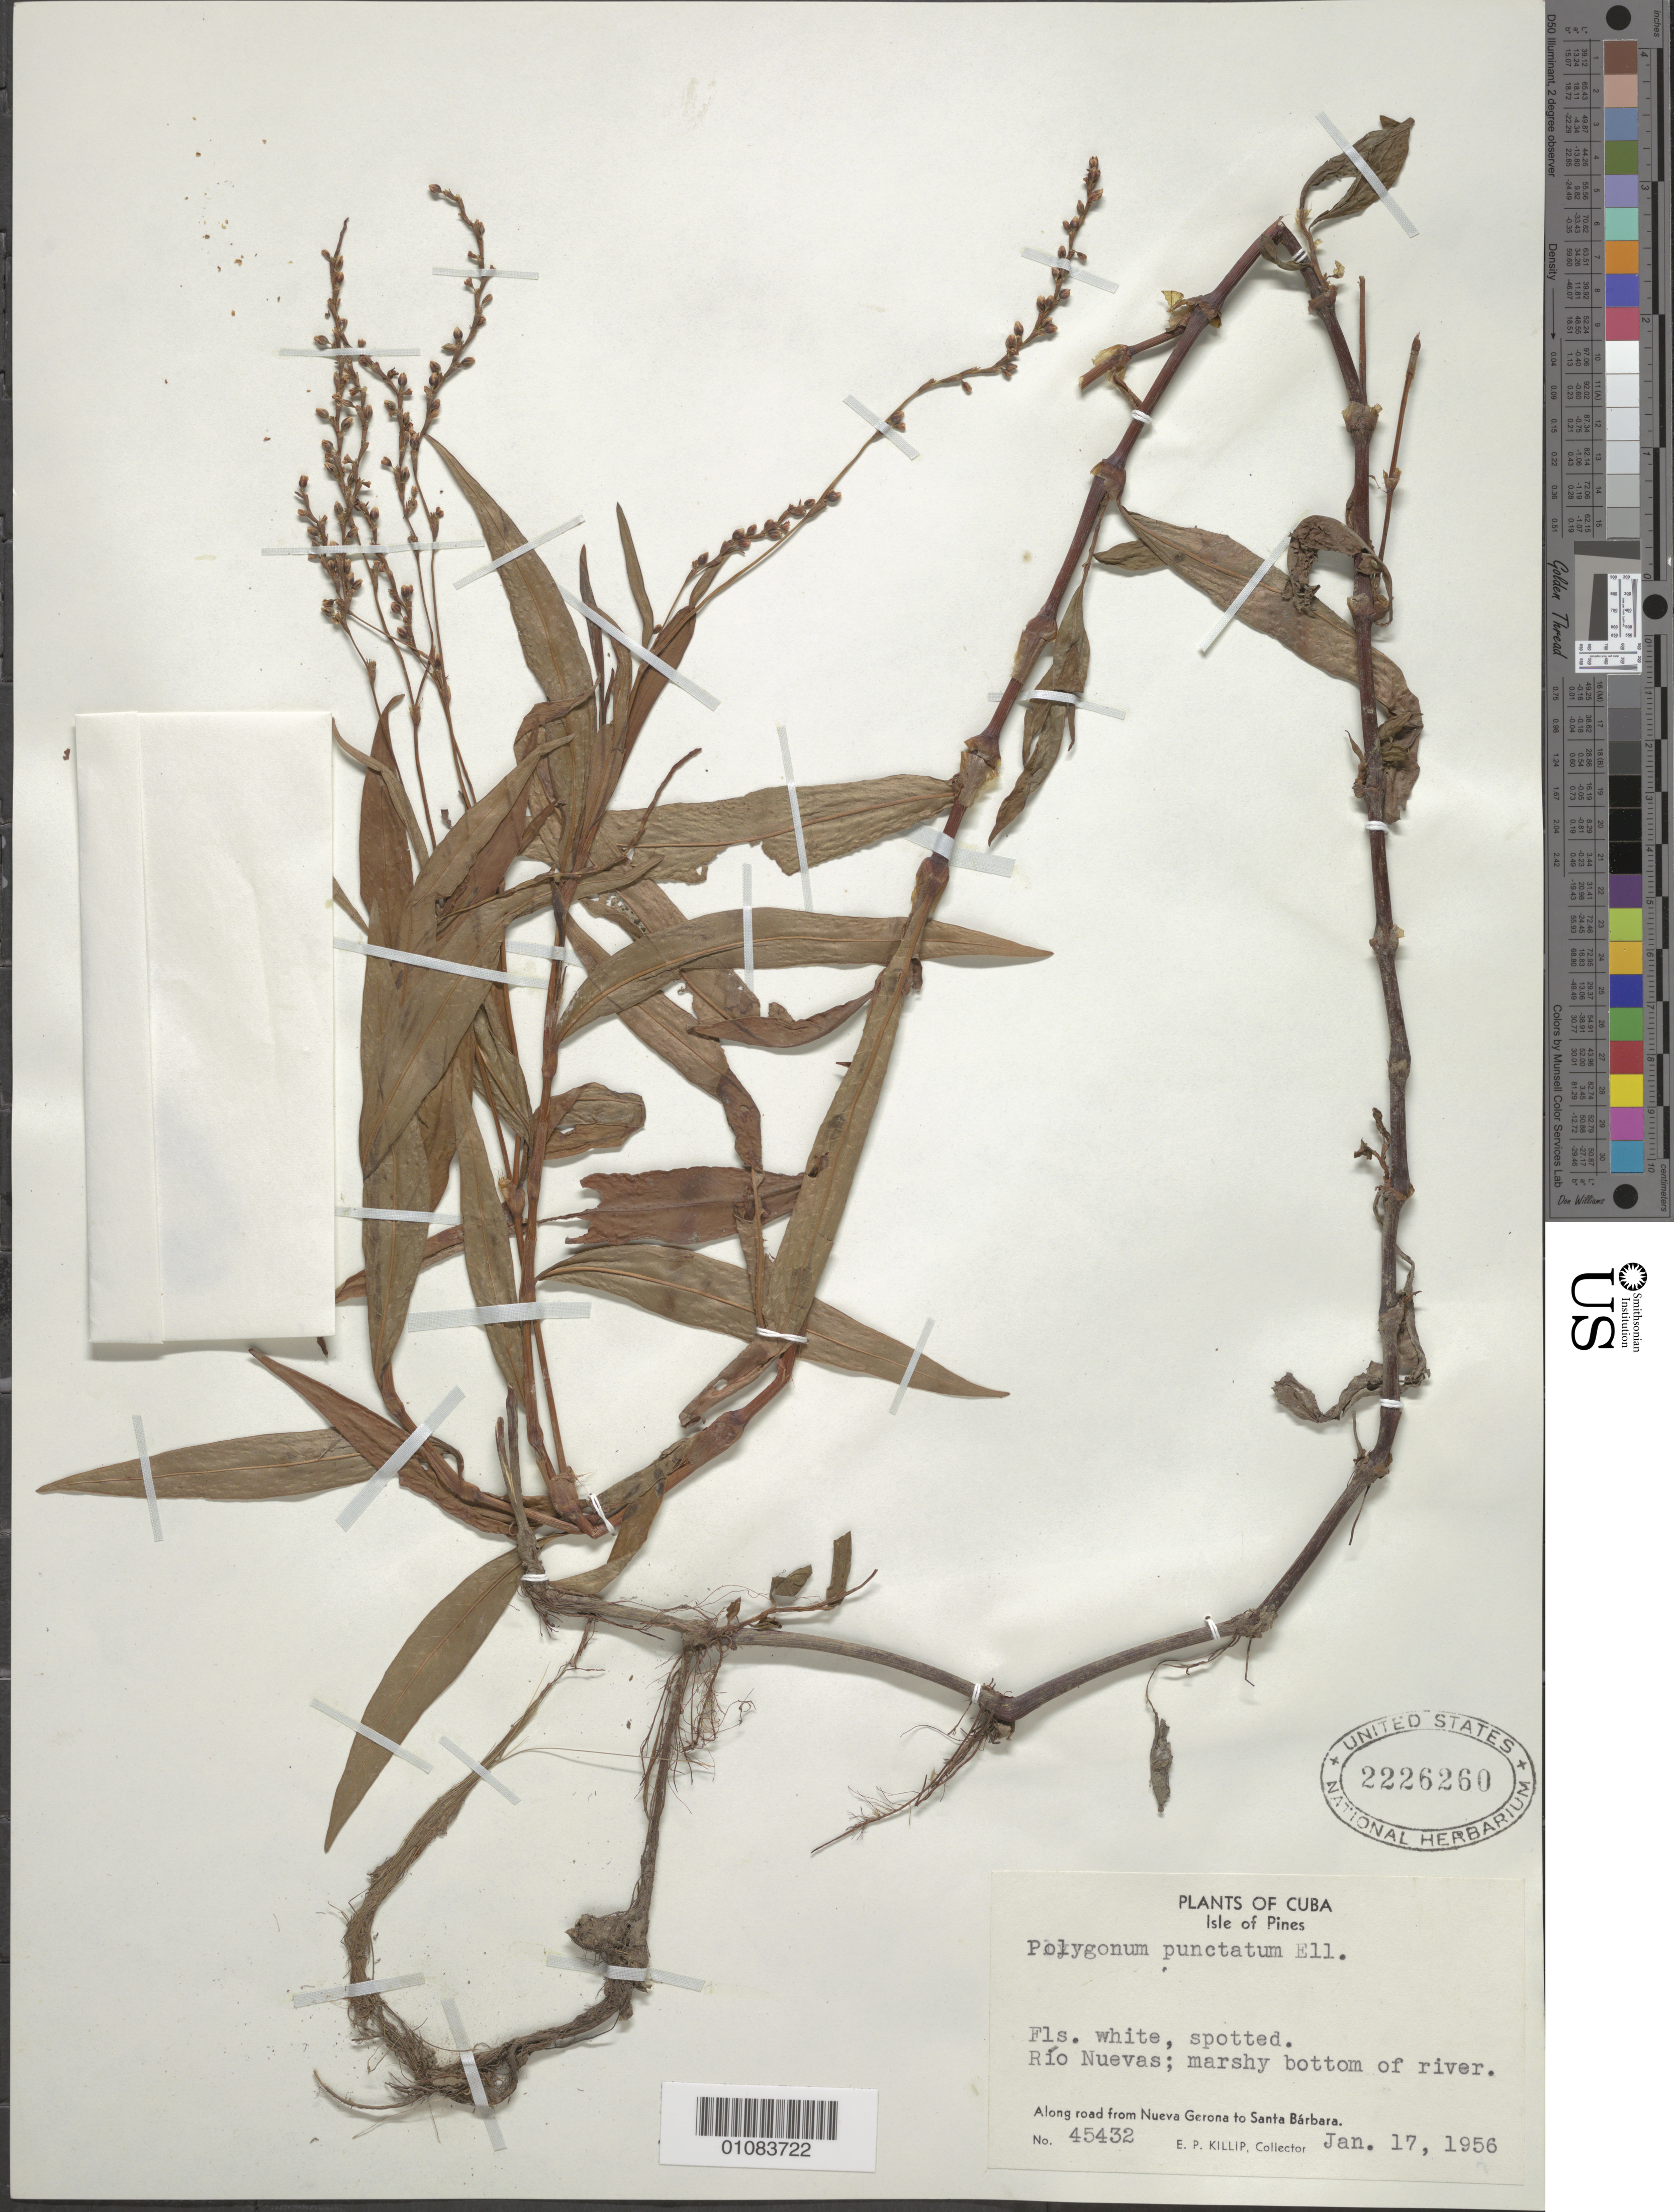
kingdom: Plantae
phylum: Tracheophyta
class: Magnoliopsida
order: Caryophyllales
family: Polygonaceae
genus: Polygonum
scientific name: Polygonum punctatum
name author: Elliott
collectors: E. P. Killip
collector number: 45432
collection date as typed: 17 Jan 1956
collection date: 1956-01-17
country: Cuba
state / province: Isla de La Juventud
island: Isla de la Juventud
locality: Isle of Pines, along road from Nueva Gerona to Santa Barbara, Rio Nuevas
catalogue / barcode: US 2226260